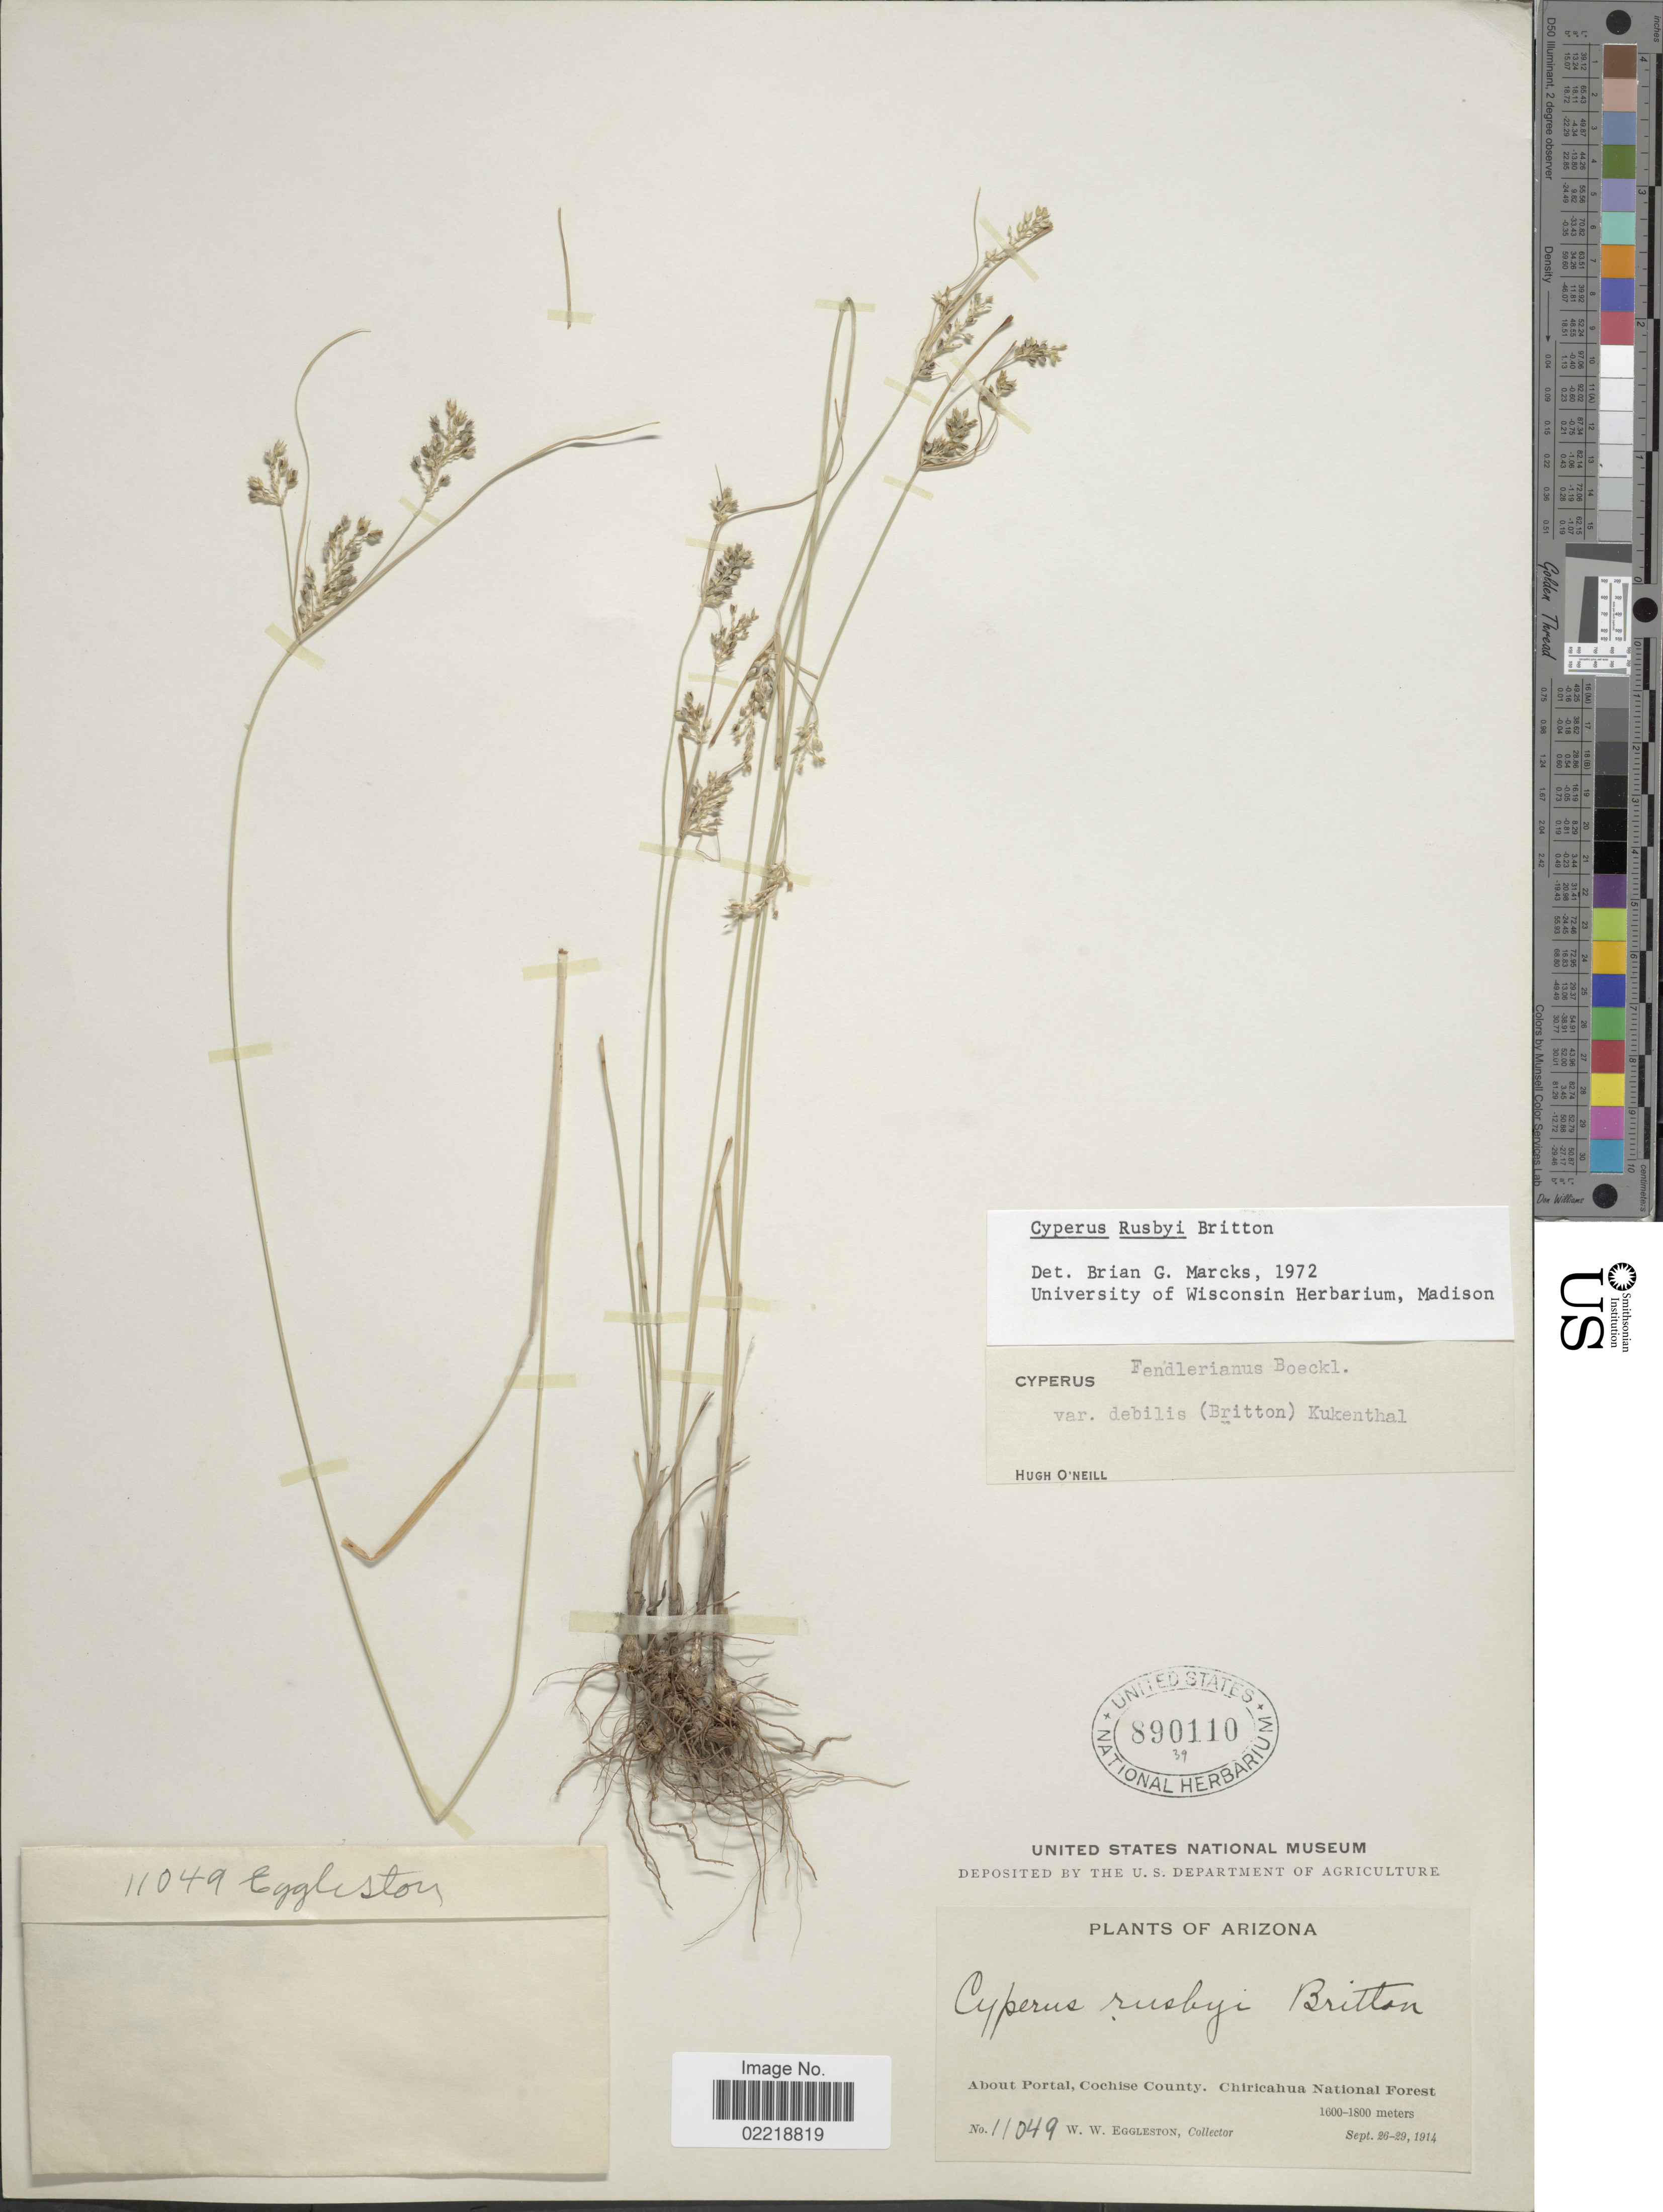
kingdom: Plantae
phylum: Tracheophyta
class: Liliopsida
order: Poales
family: Cyperaceae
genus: Cyperus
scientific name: Cyperus sphaerolepis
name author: Boeckeler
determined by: Strong, Mark T., (BOT), Smithsonian Institution - National Museum of Natural History (UNITED STATES)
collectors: W. W. Eggleston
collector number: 11049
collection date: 1914-09-26/1914-09-29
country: United States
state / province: Arizona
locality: About Portal, Cochise County. Chiricahua National Forest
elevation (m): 1600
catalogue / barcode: US 890110